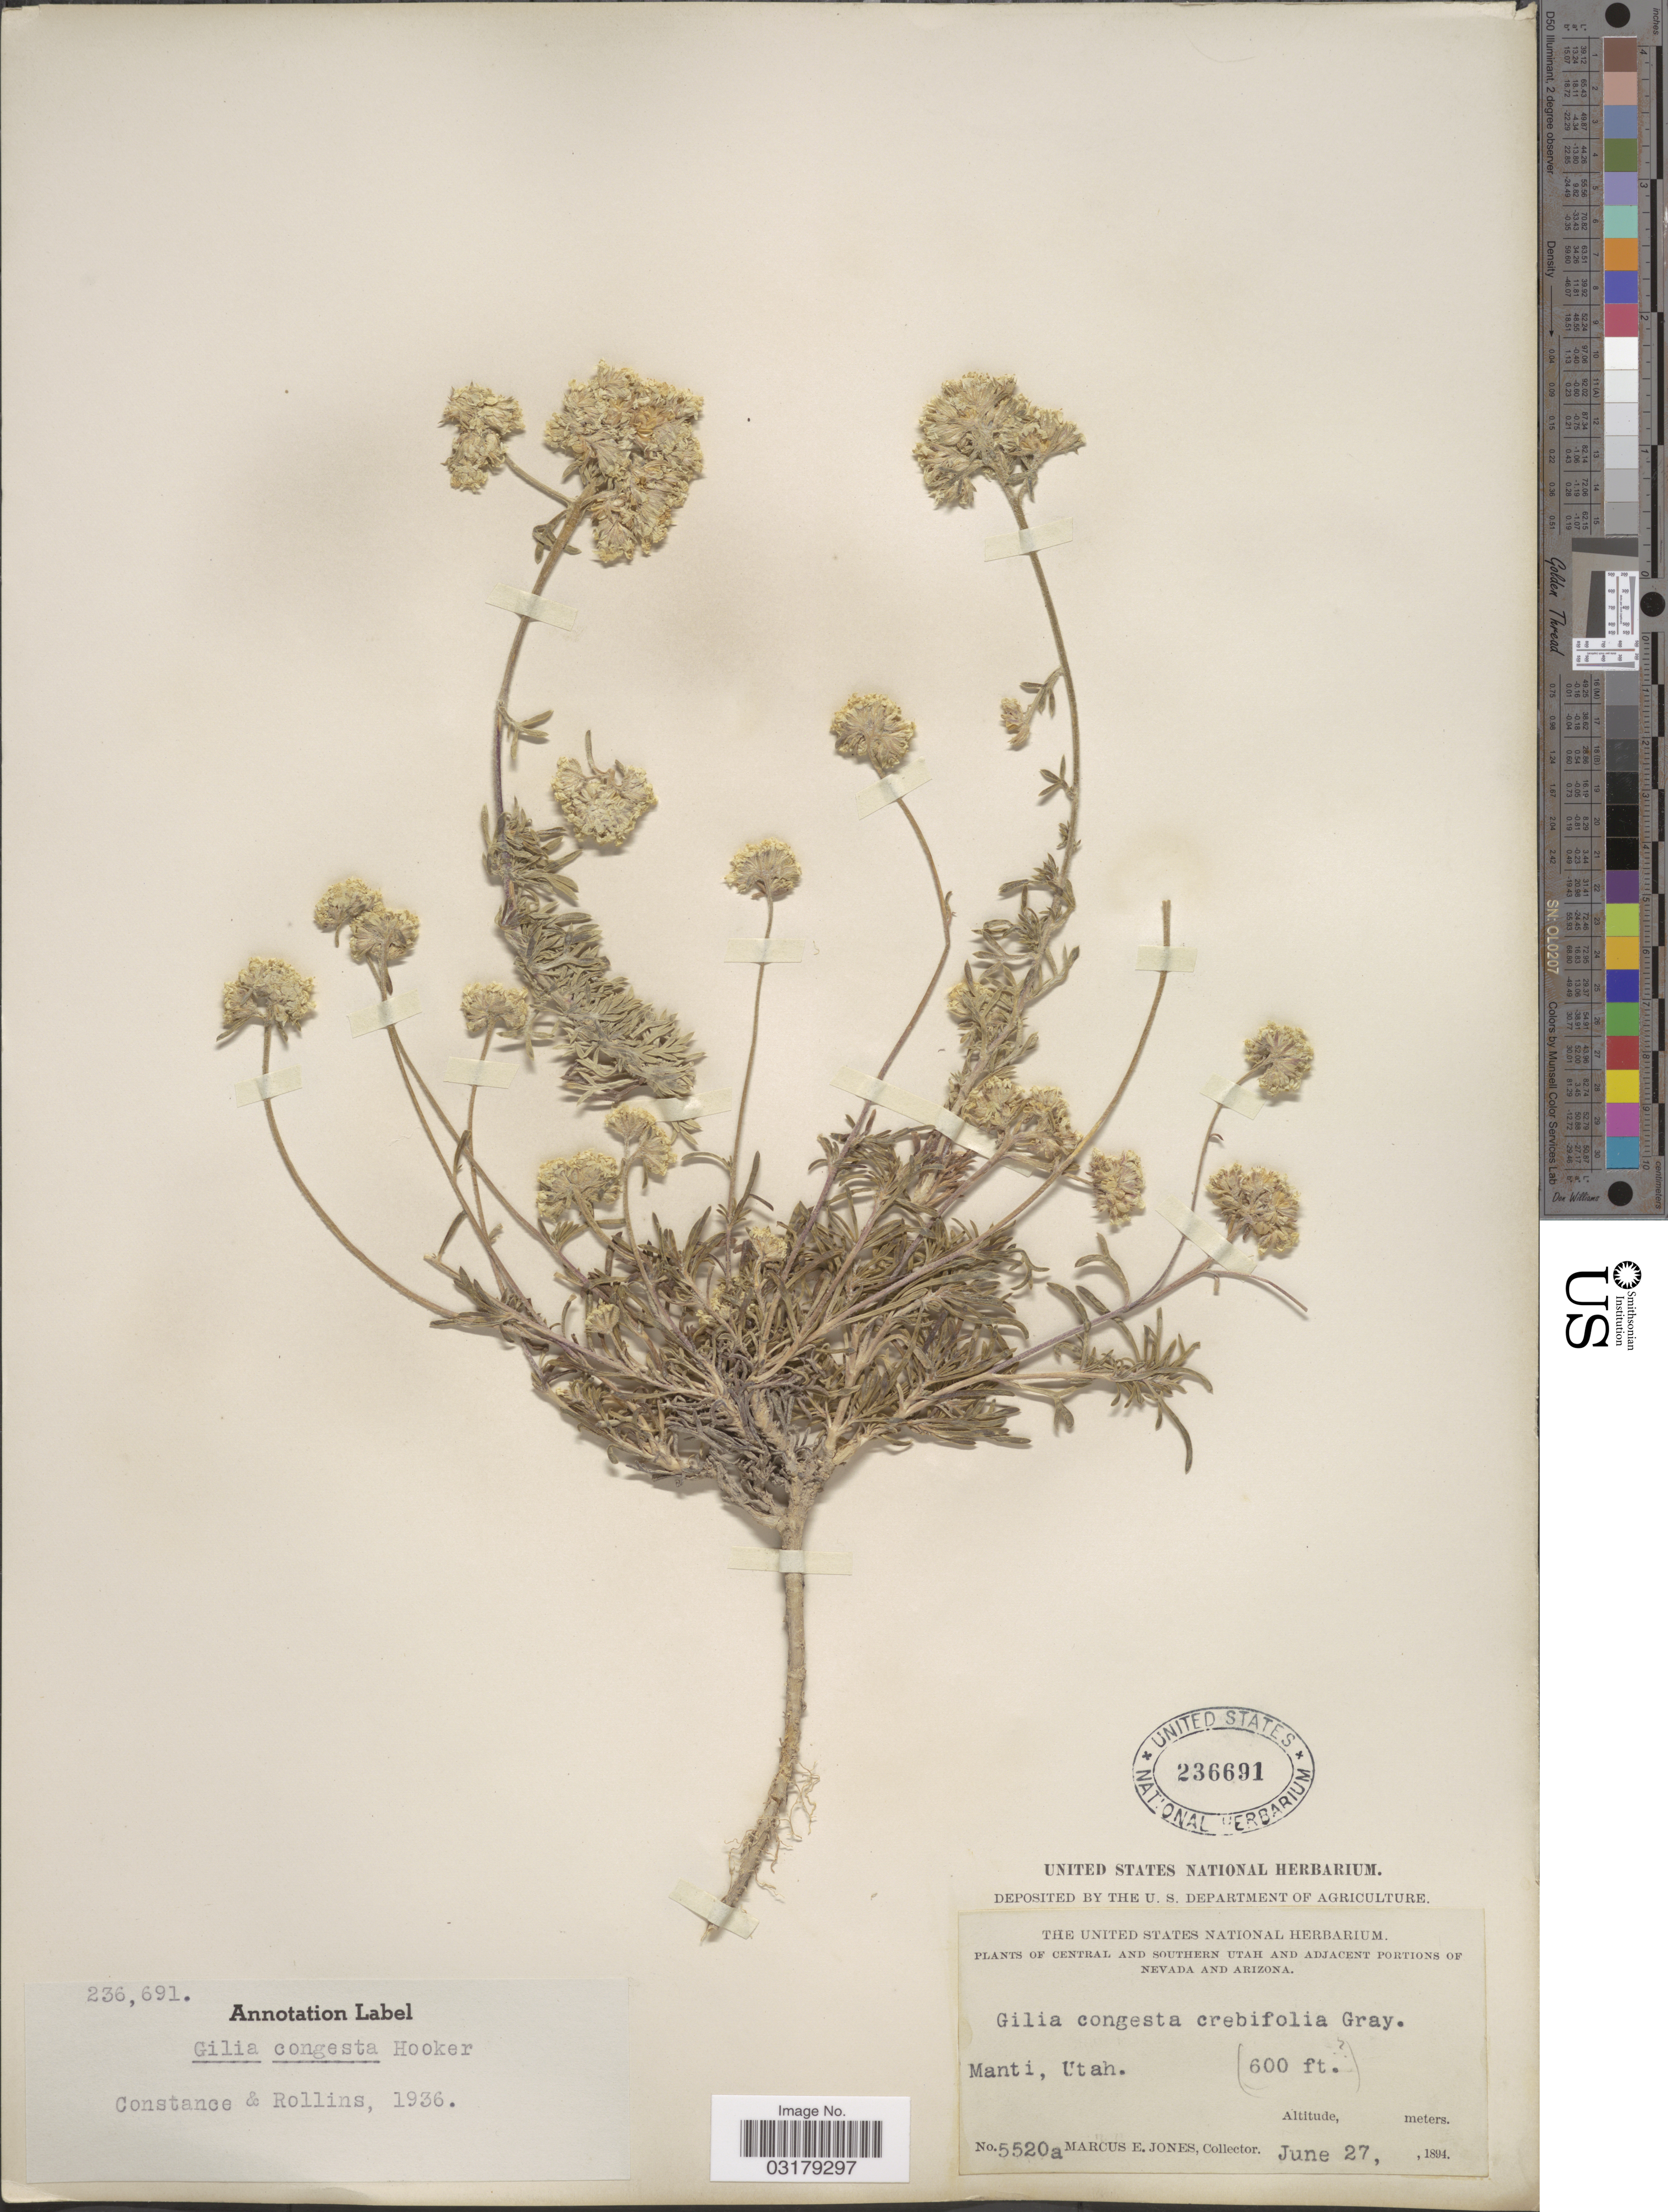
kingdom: Plantae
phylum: Tracheophyta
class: Magnoliopsida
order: Ericales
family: Polemoniaceae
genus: Ipomopsis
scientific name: Ipomopsis congesta subsp. frutescens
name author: (Rydb.) A.G. Day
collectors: M. E. Jones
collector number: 5220a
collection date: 1894-06-27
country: United States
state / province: Utah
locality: Central and Southern Utah. Manti, Utah.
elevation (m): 183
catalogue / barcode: US 236691